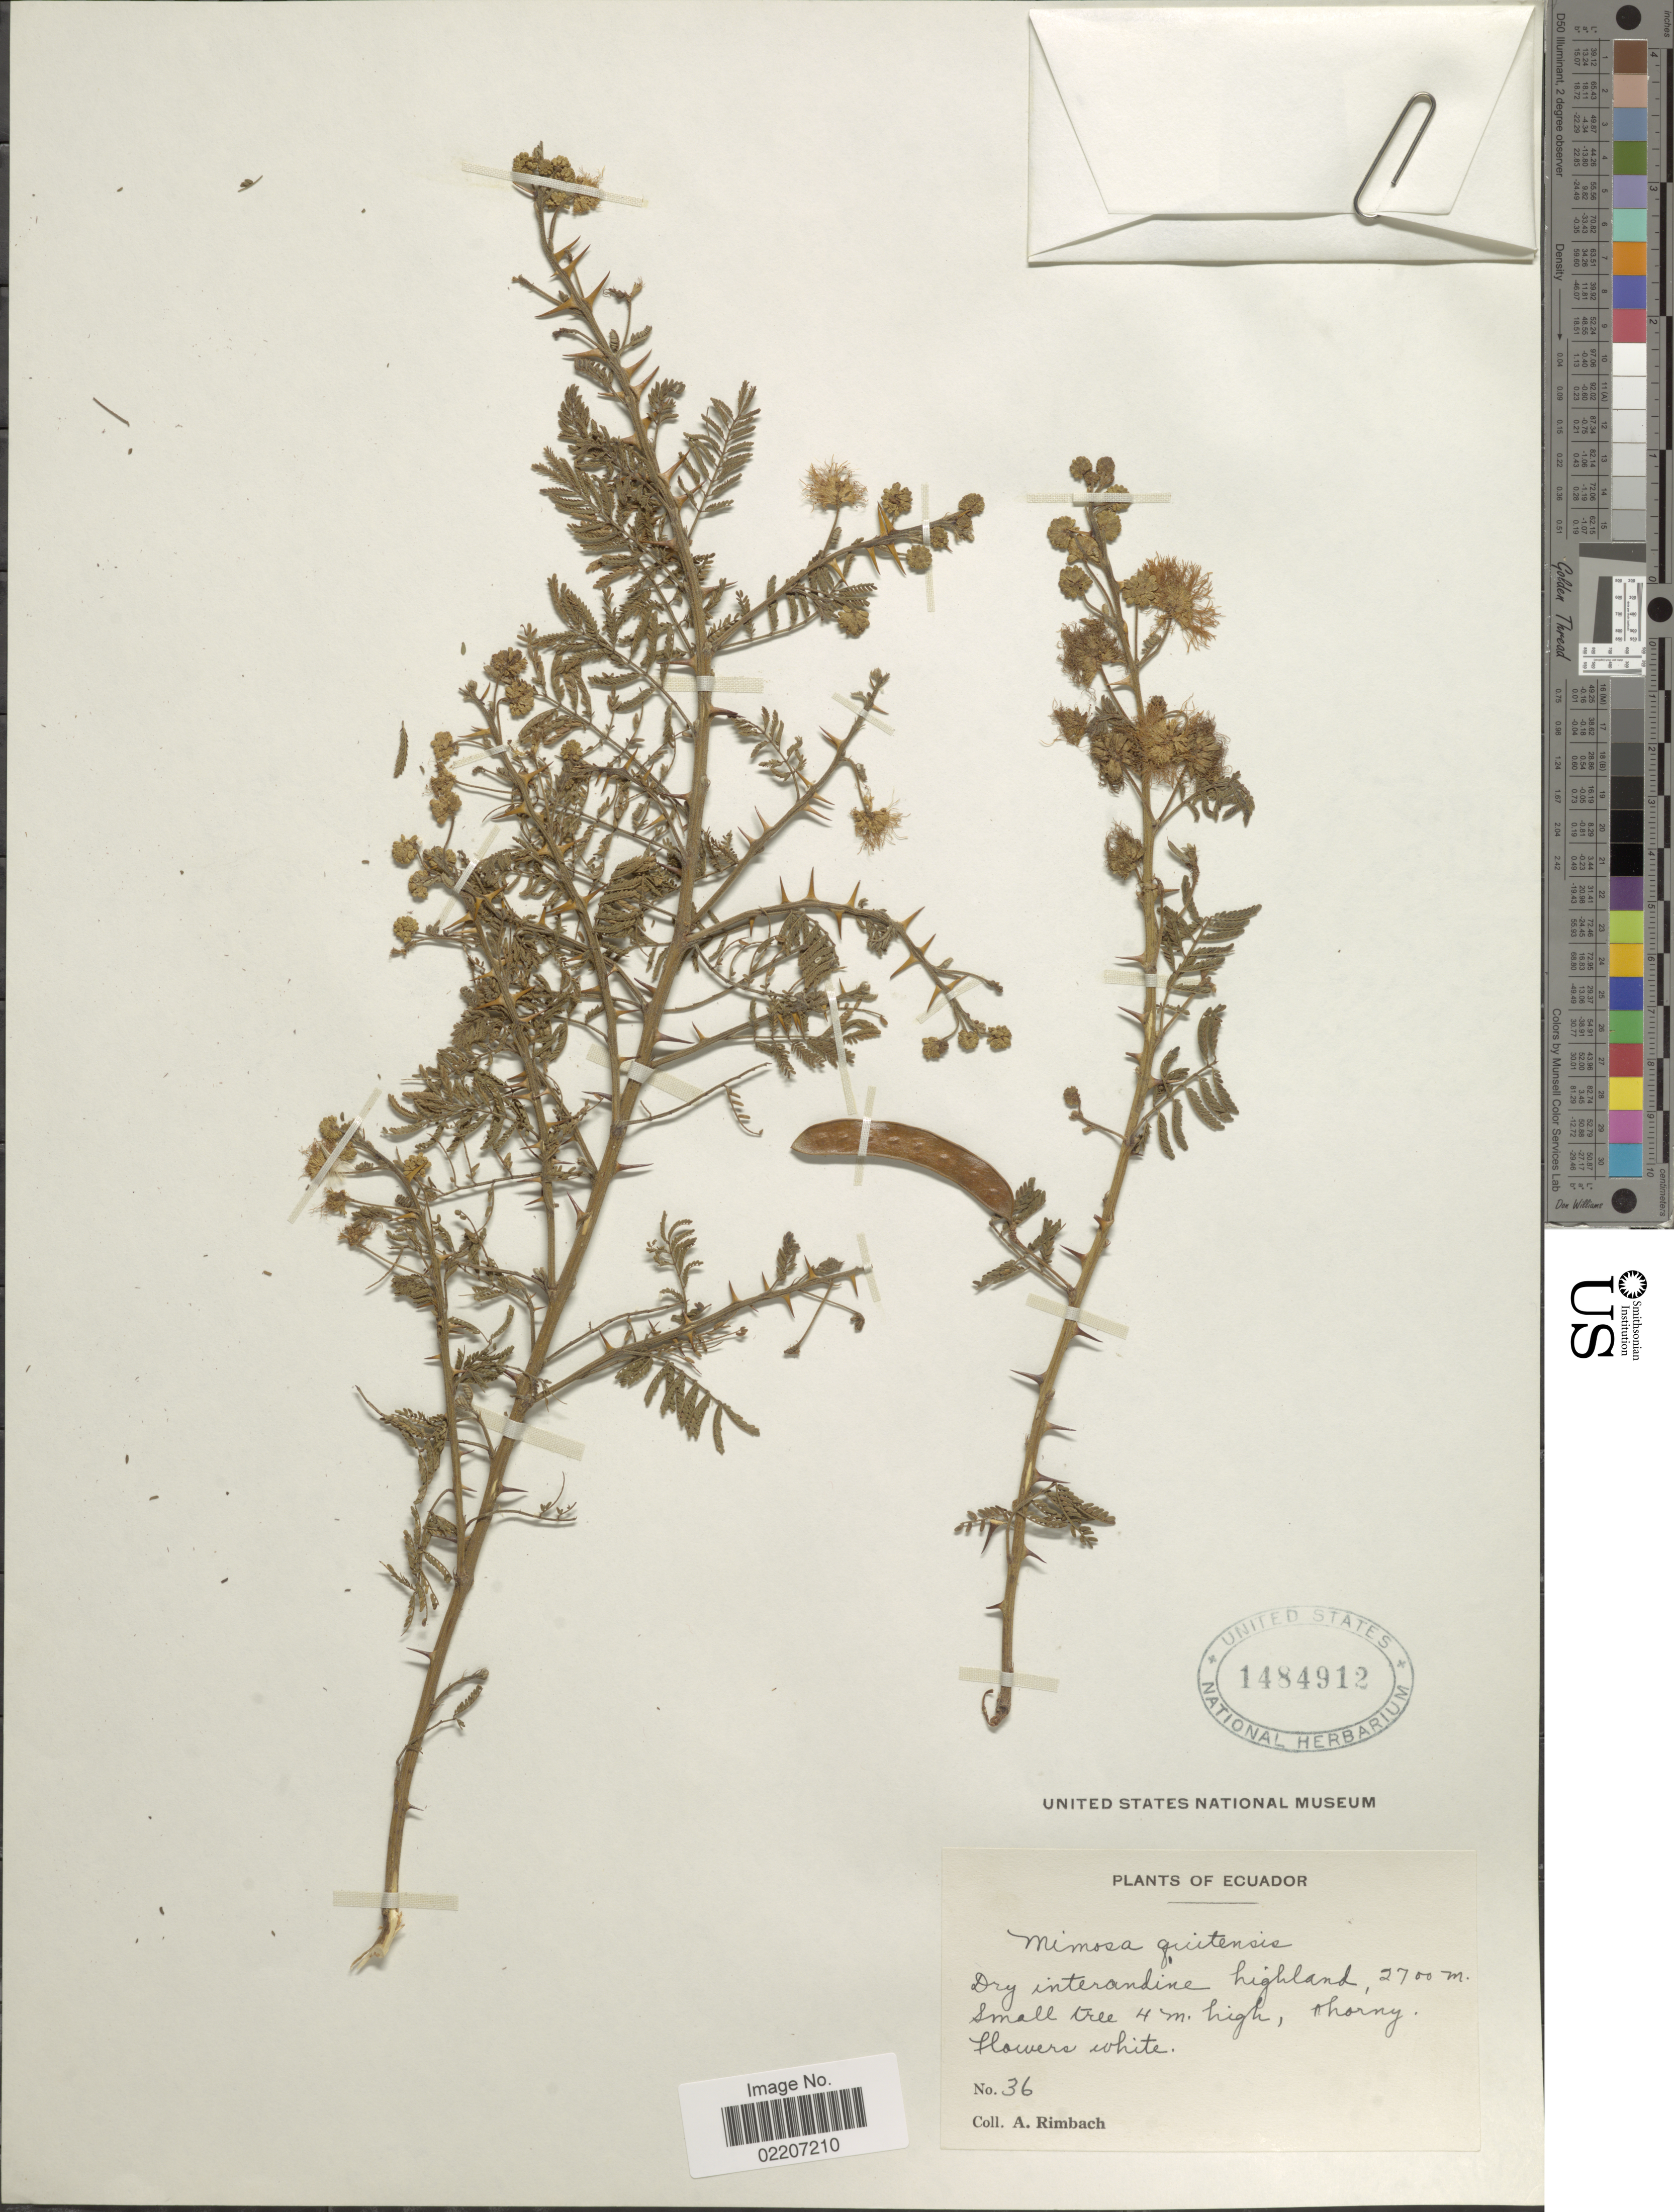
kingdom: Plantae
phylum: Tracheophyta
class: Magnoliopsida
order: Fabales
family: Fabaceae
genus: Mimosa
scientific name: Mimosa quitensis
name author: Benth.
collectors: A. Rimbach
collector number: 36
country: Ecuador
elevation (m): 2700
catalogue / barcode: US 1484912